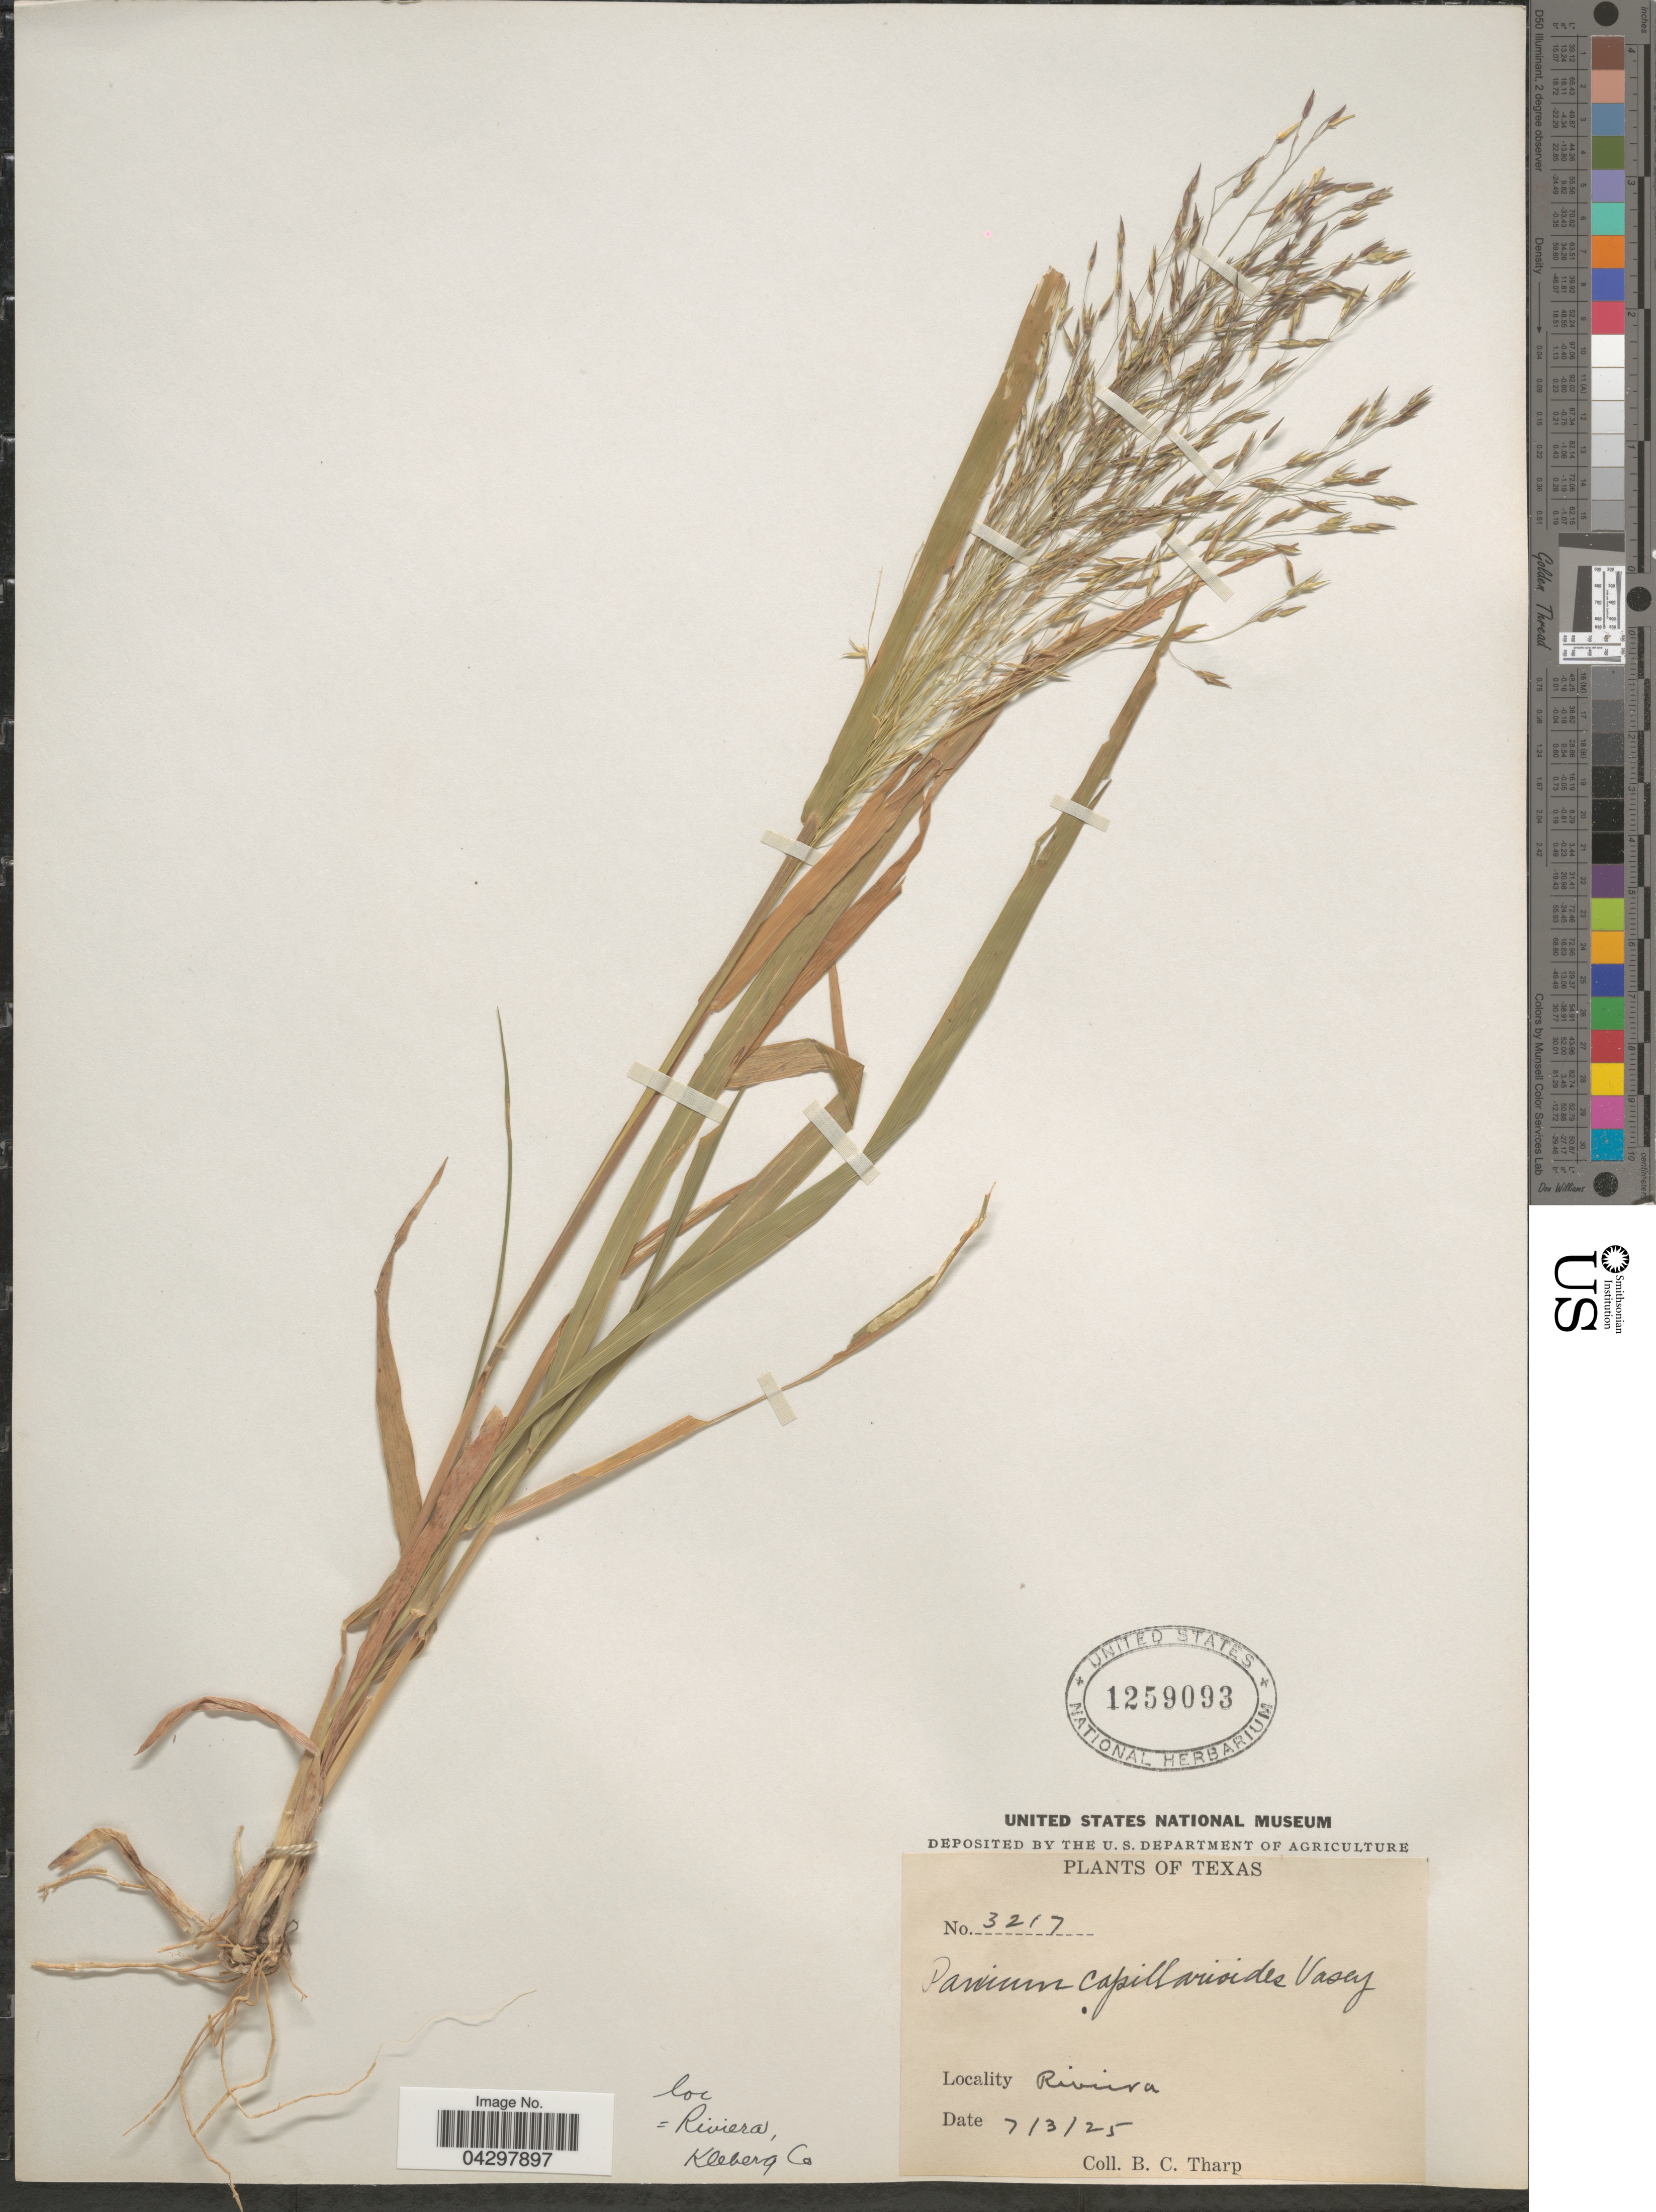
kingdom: Plantae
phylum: Tracheophyta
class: Liliopsida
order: Poales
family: Poaceae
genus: Panicum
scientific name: Panicum capillarioides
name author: Vasey in J.M. Coult.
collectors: B. C. Tharp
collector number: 3217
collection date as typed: Transcribed d/m/y: 3/7/25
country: United States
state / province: Texas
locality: Riviera, Kleberg Co.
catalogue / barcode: US 1259093